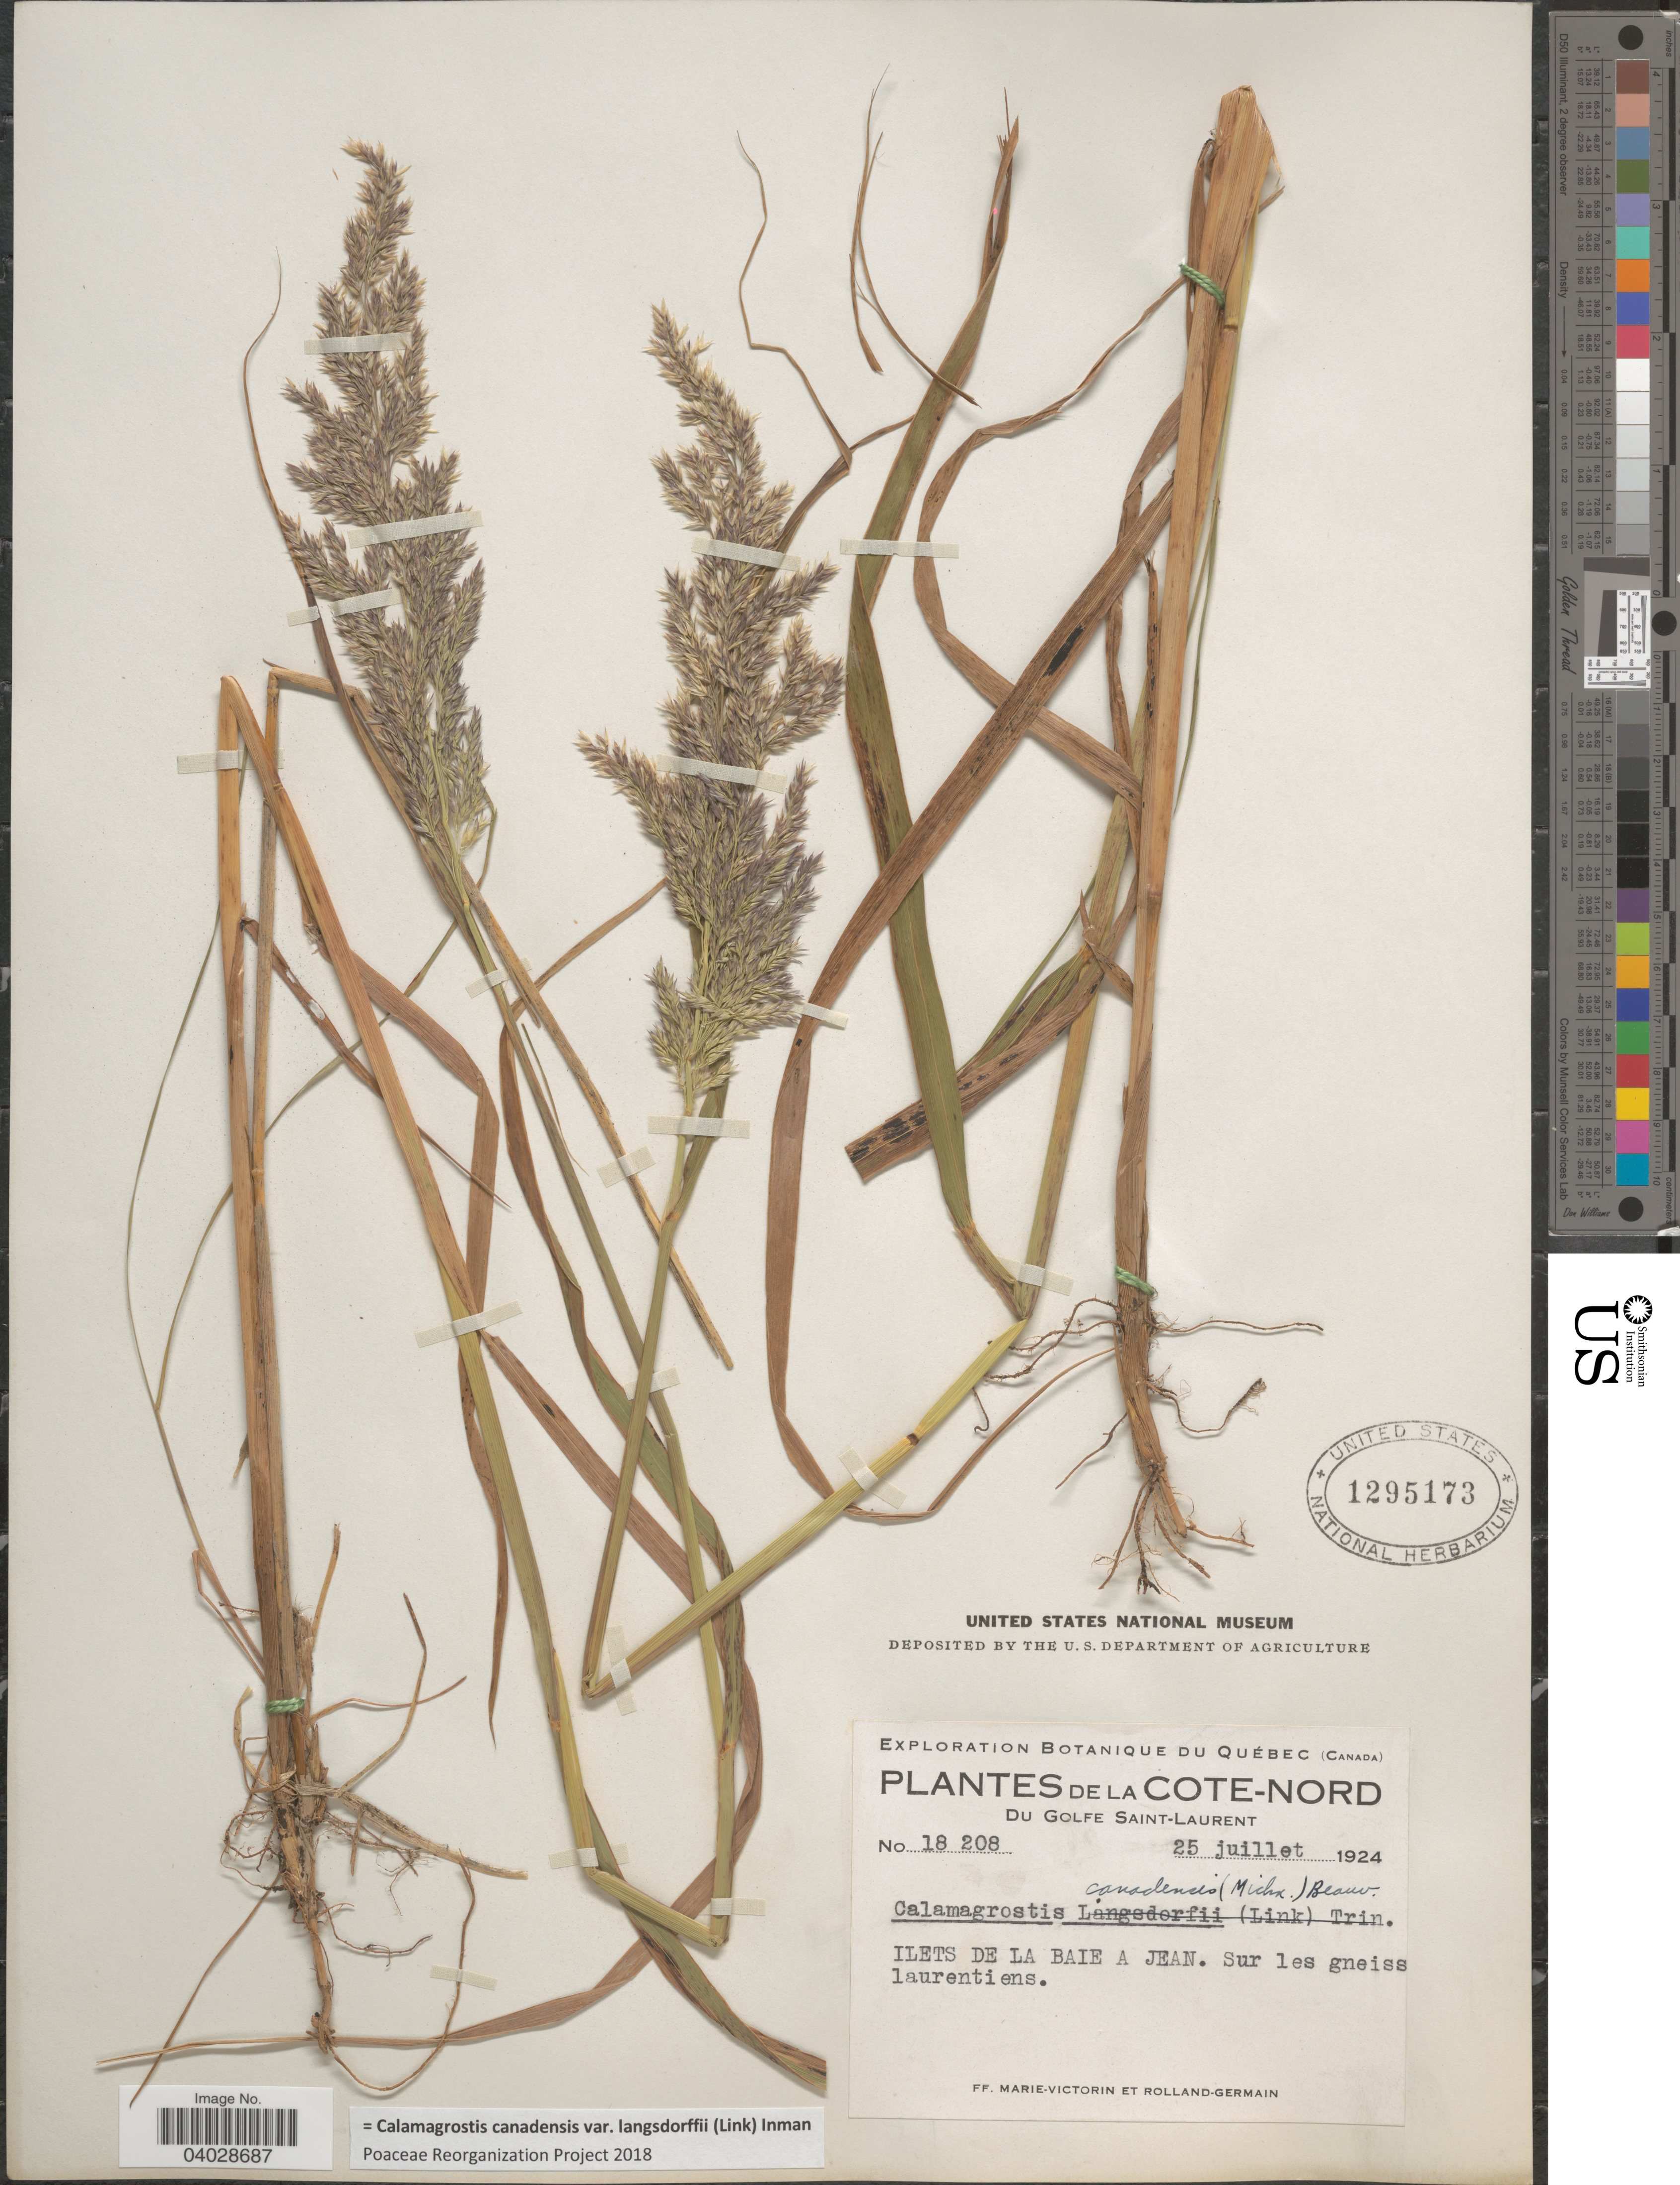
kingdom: Plantae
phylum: Tracheophyta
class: Liliopsida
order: Poales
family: Poaceae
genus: Calamagrostis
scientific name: Calamagrostis canadensis var. langsdorffii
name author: (Link) Inman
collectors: F. Marie-Victorin & Rolland-Germain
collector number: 18208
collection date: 1924-07-25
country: Canada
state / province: Quebec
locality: De la Cote-Nord. Du Golfe Saint-Laurent. Ilets De La Baie A Jean. Sur les gneiss laurentiens.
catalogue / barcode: US 1295173